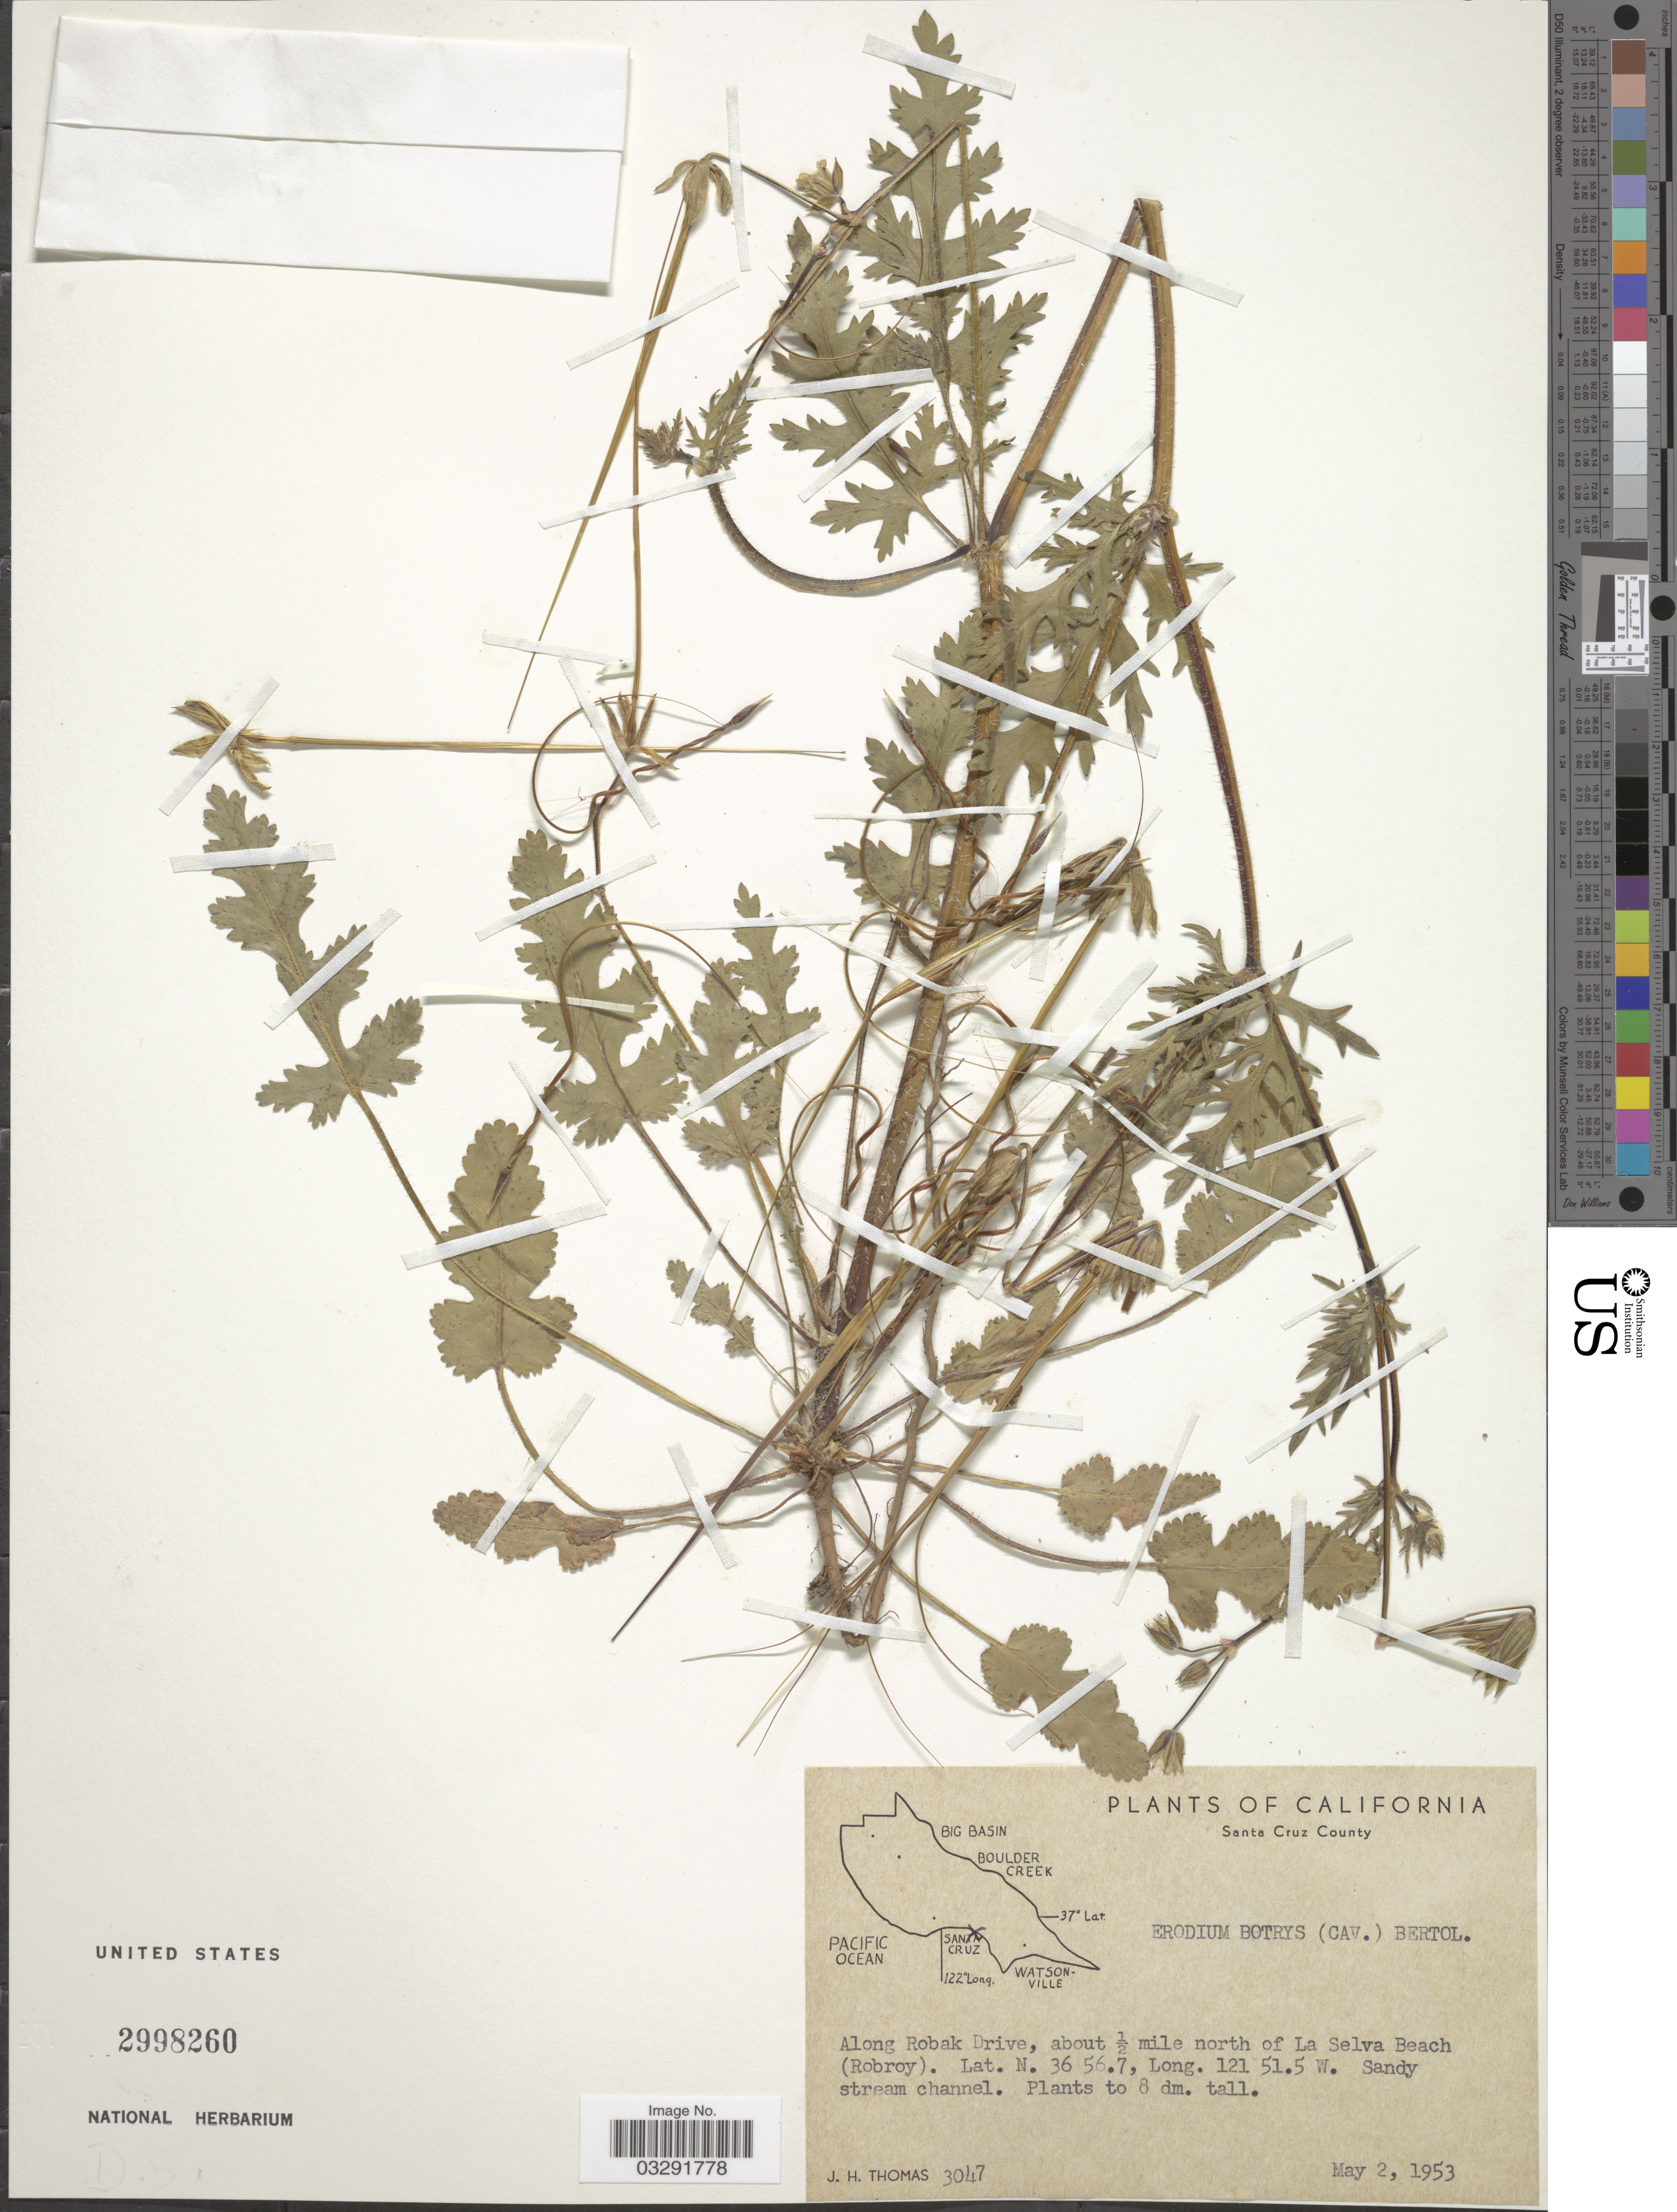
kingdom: Plantae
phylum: Tracheophyta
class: Magnoliopsida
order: Geraniales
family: Geraniaceae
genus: Erodium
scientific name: Erodium botrys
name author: (Cav.) Bertol.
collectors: J. H. Thomas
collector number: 3047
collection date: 1953-05-02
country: United States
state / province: California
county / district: Santa Cruz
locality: Santa Cruz County. Along Robak Drive, about ½ mile north of La Selva Beach (Robroy).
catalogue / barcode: US 2998260